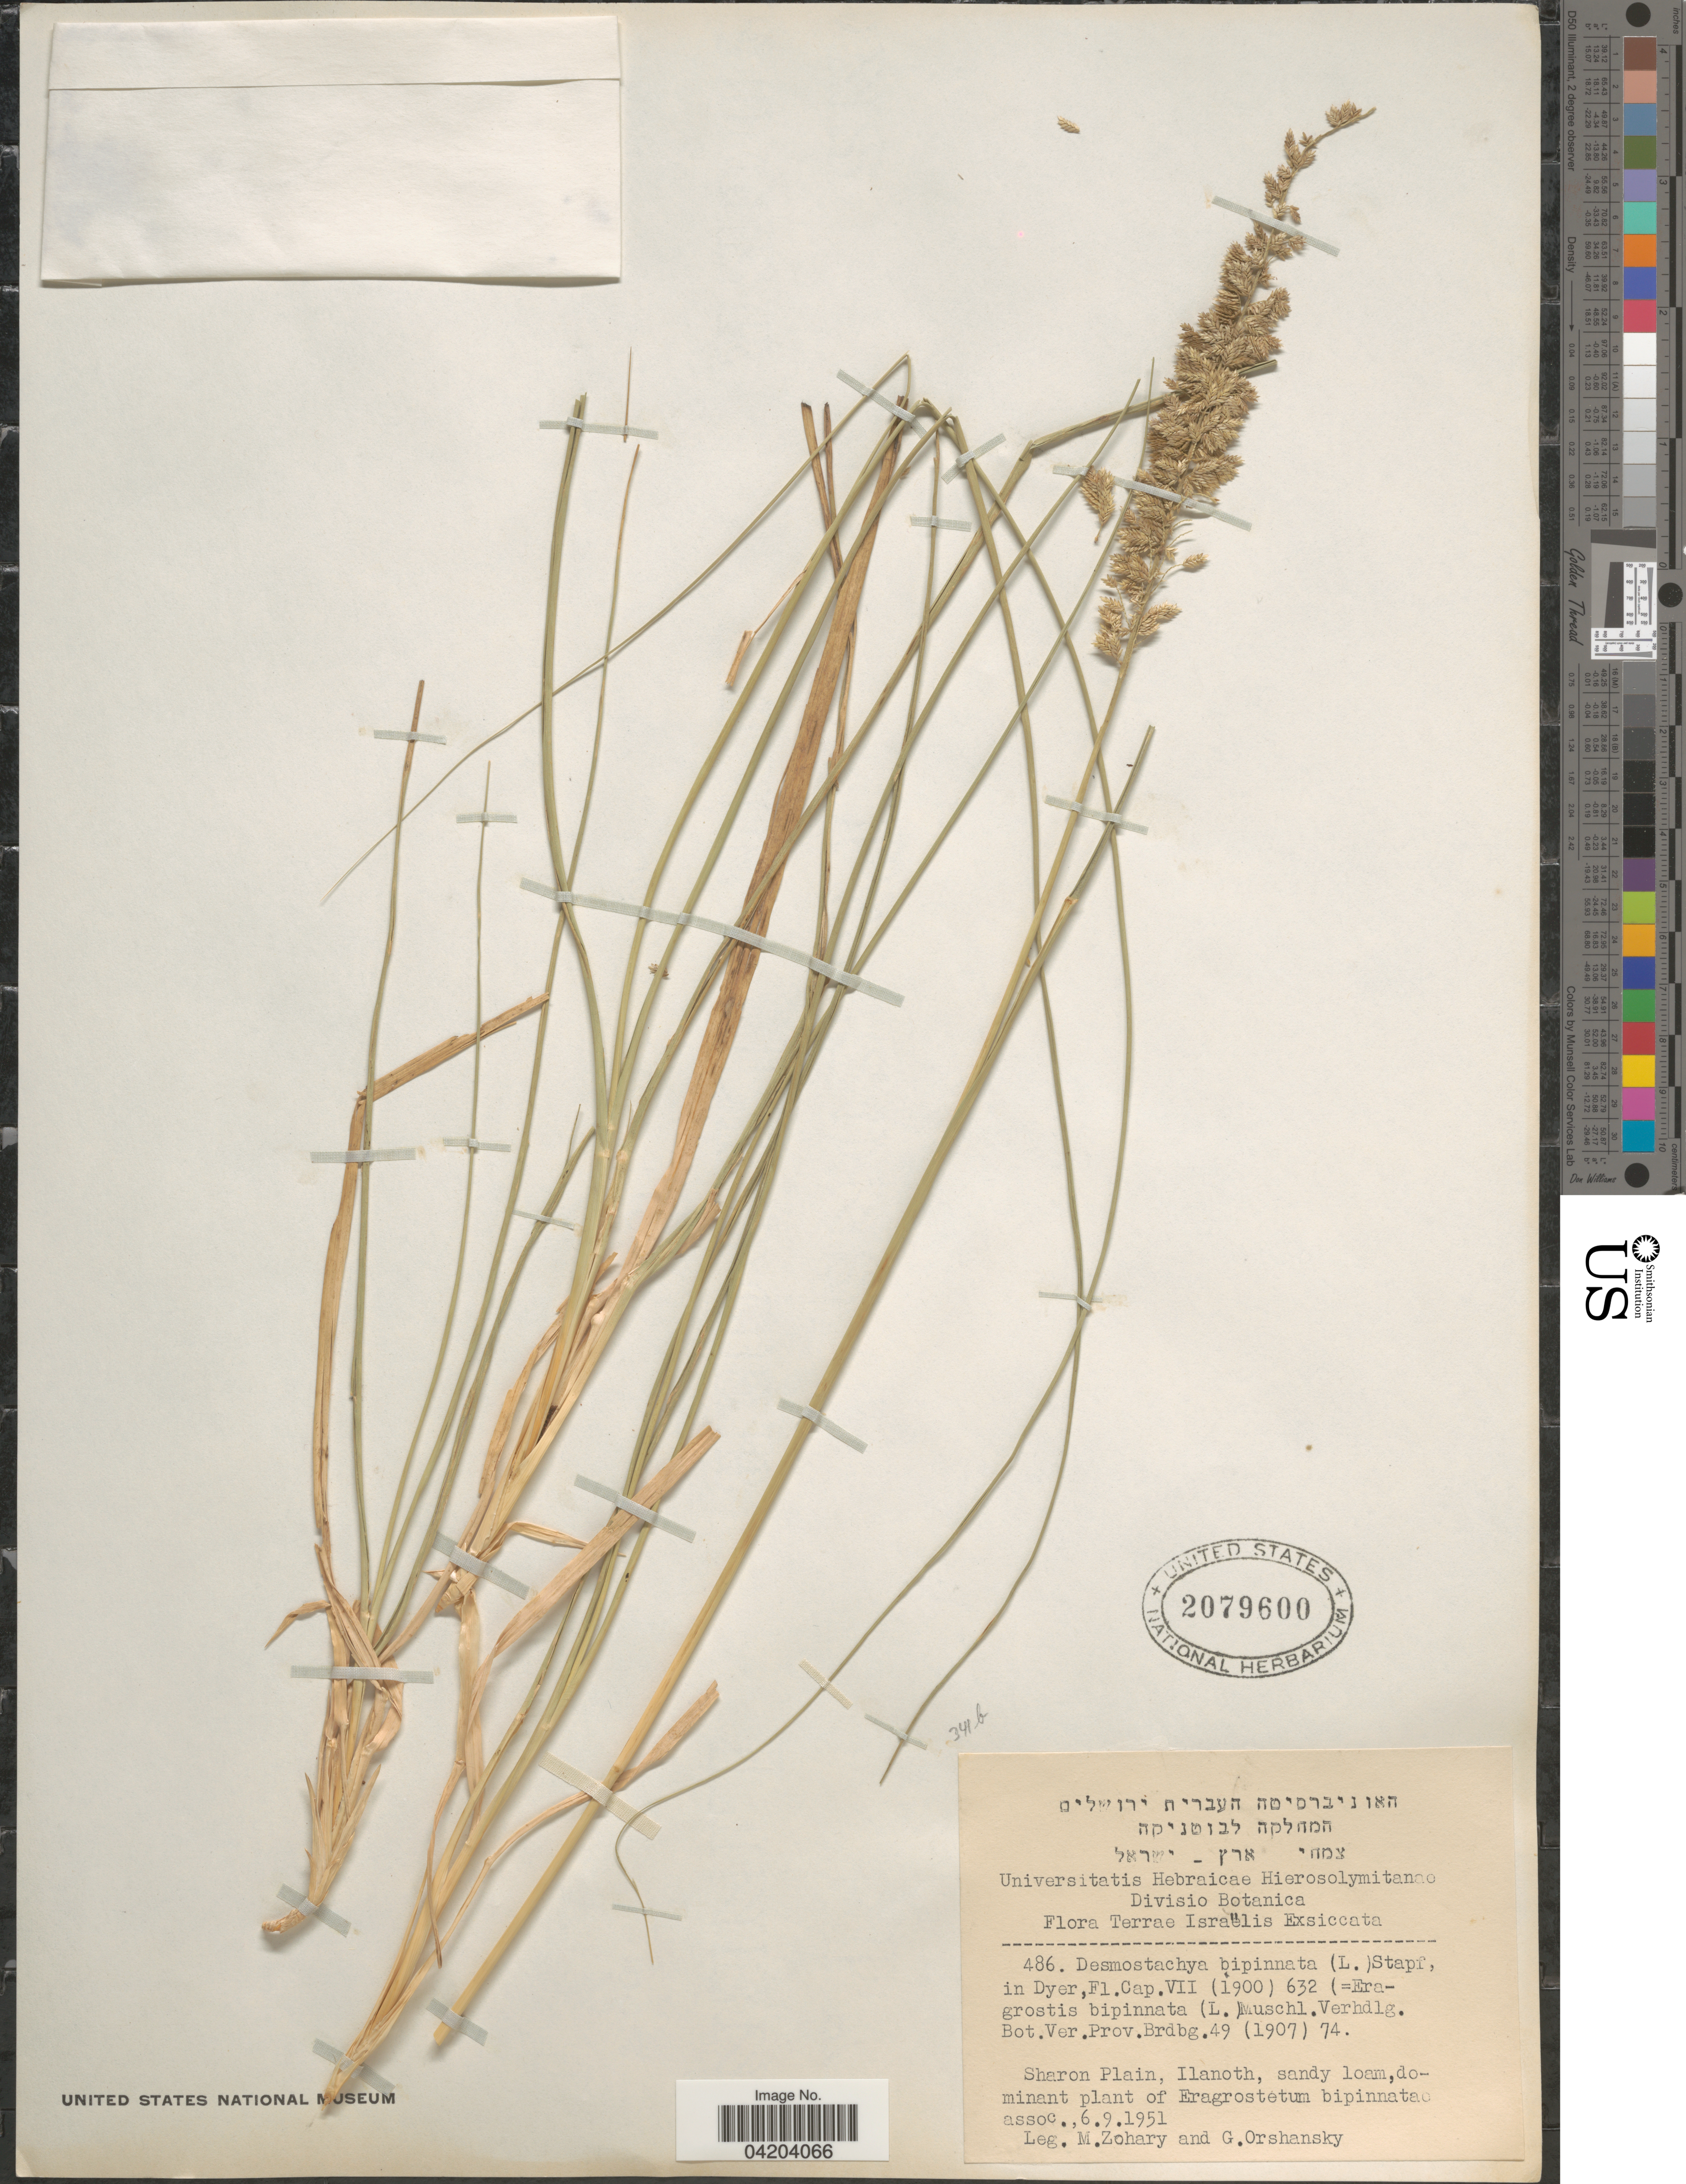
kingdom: Plantae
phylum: Tracheophyta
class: Liliopsida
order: Poales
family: Poaceae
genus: Desmostachya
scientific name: Desmostachya bipinnata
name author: (L.) Stapf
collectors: M. Zohary & G. Orshansky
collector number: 486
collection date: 1951-09-06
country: Israel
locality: Sharon Plain, Ilanoth.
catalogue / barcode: US 2079600